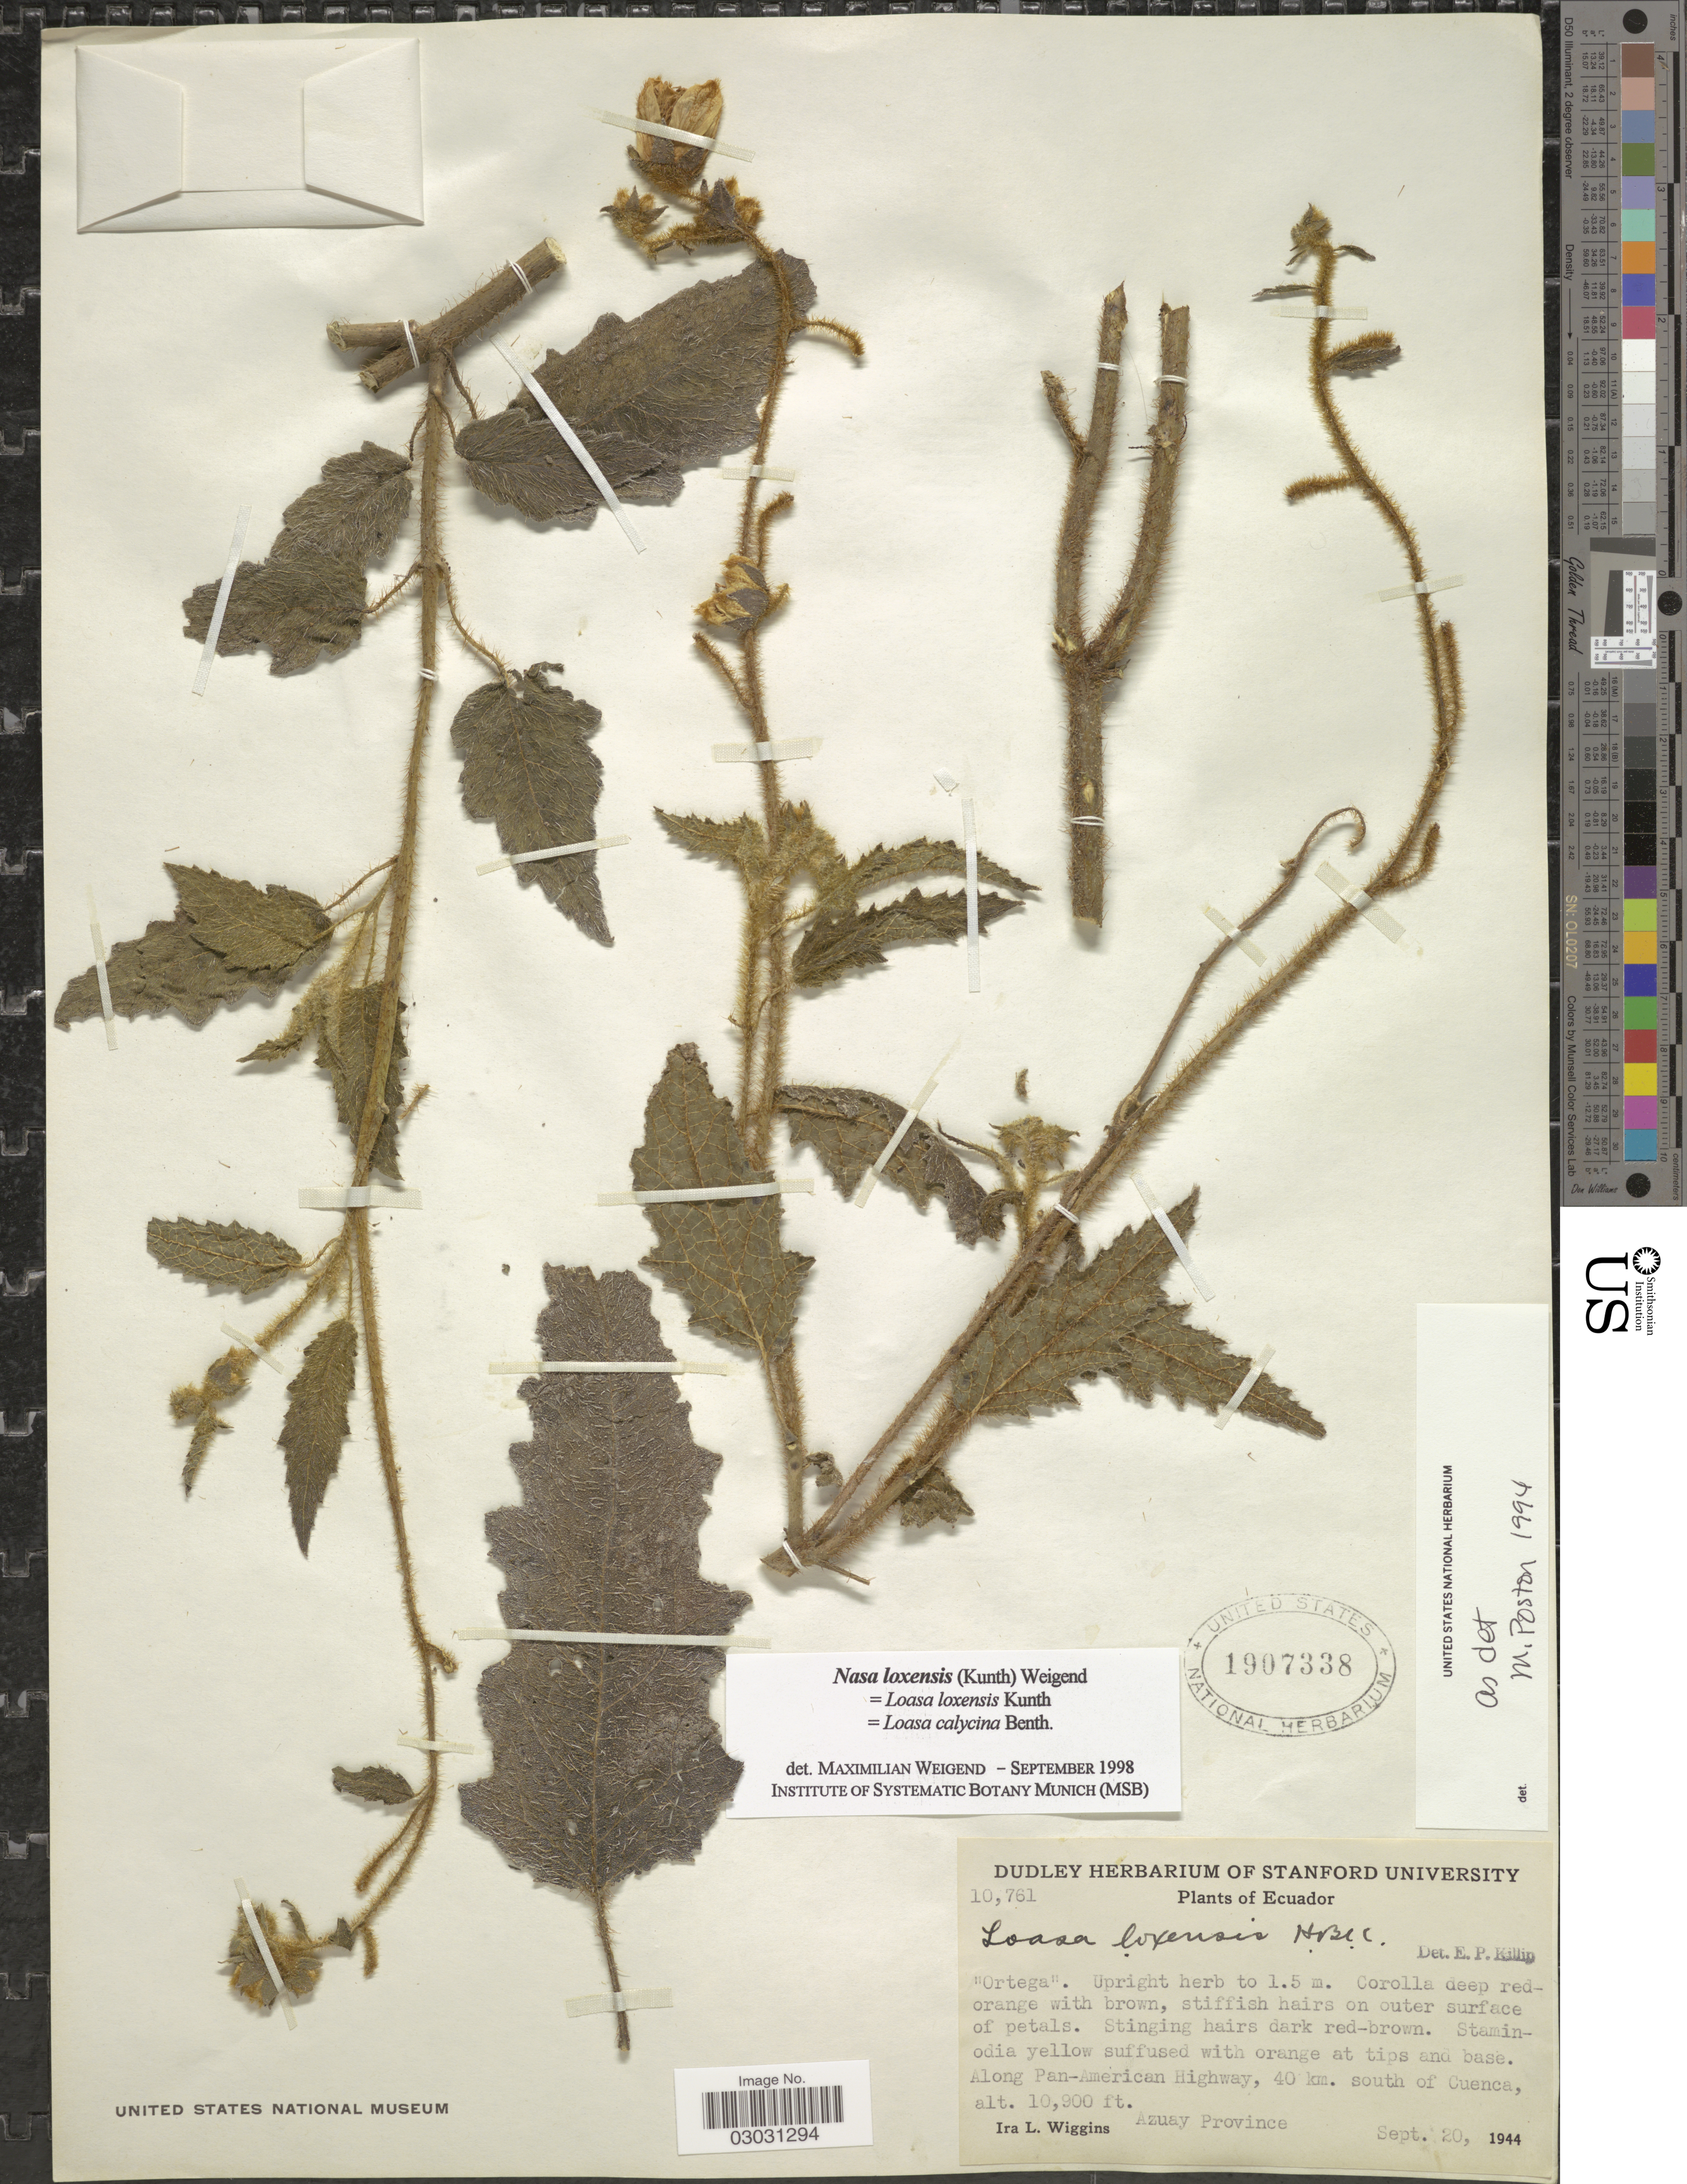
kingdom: Plantae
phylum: Tracheophyta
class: Magnoliopsida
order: Cornales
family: Loasaceae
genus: Nasa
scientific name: Nasa loxensis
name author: (Kunth) Weigend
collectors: I. L. Wiggins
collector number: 10761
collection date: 1944-09-20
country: Ecuador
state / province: Azuay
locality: Along Pan-American Highway, 40 km. south of Cuenca.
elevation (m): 3322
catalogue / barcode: US 1907338